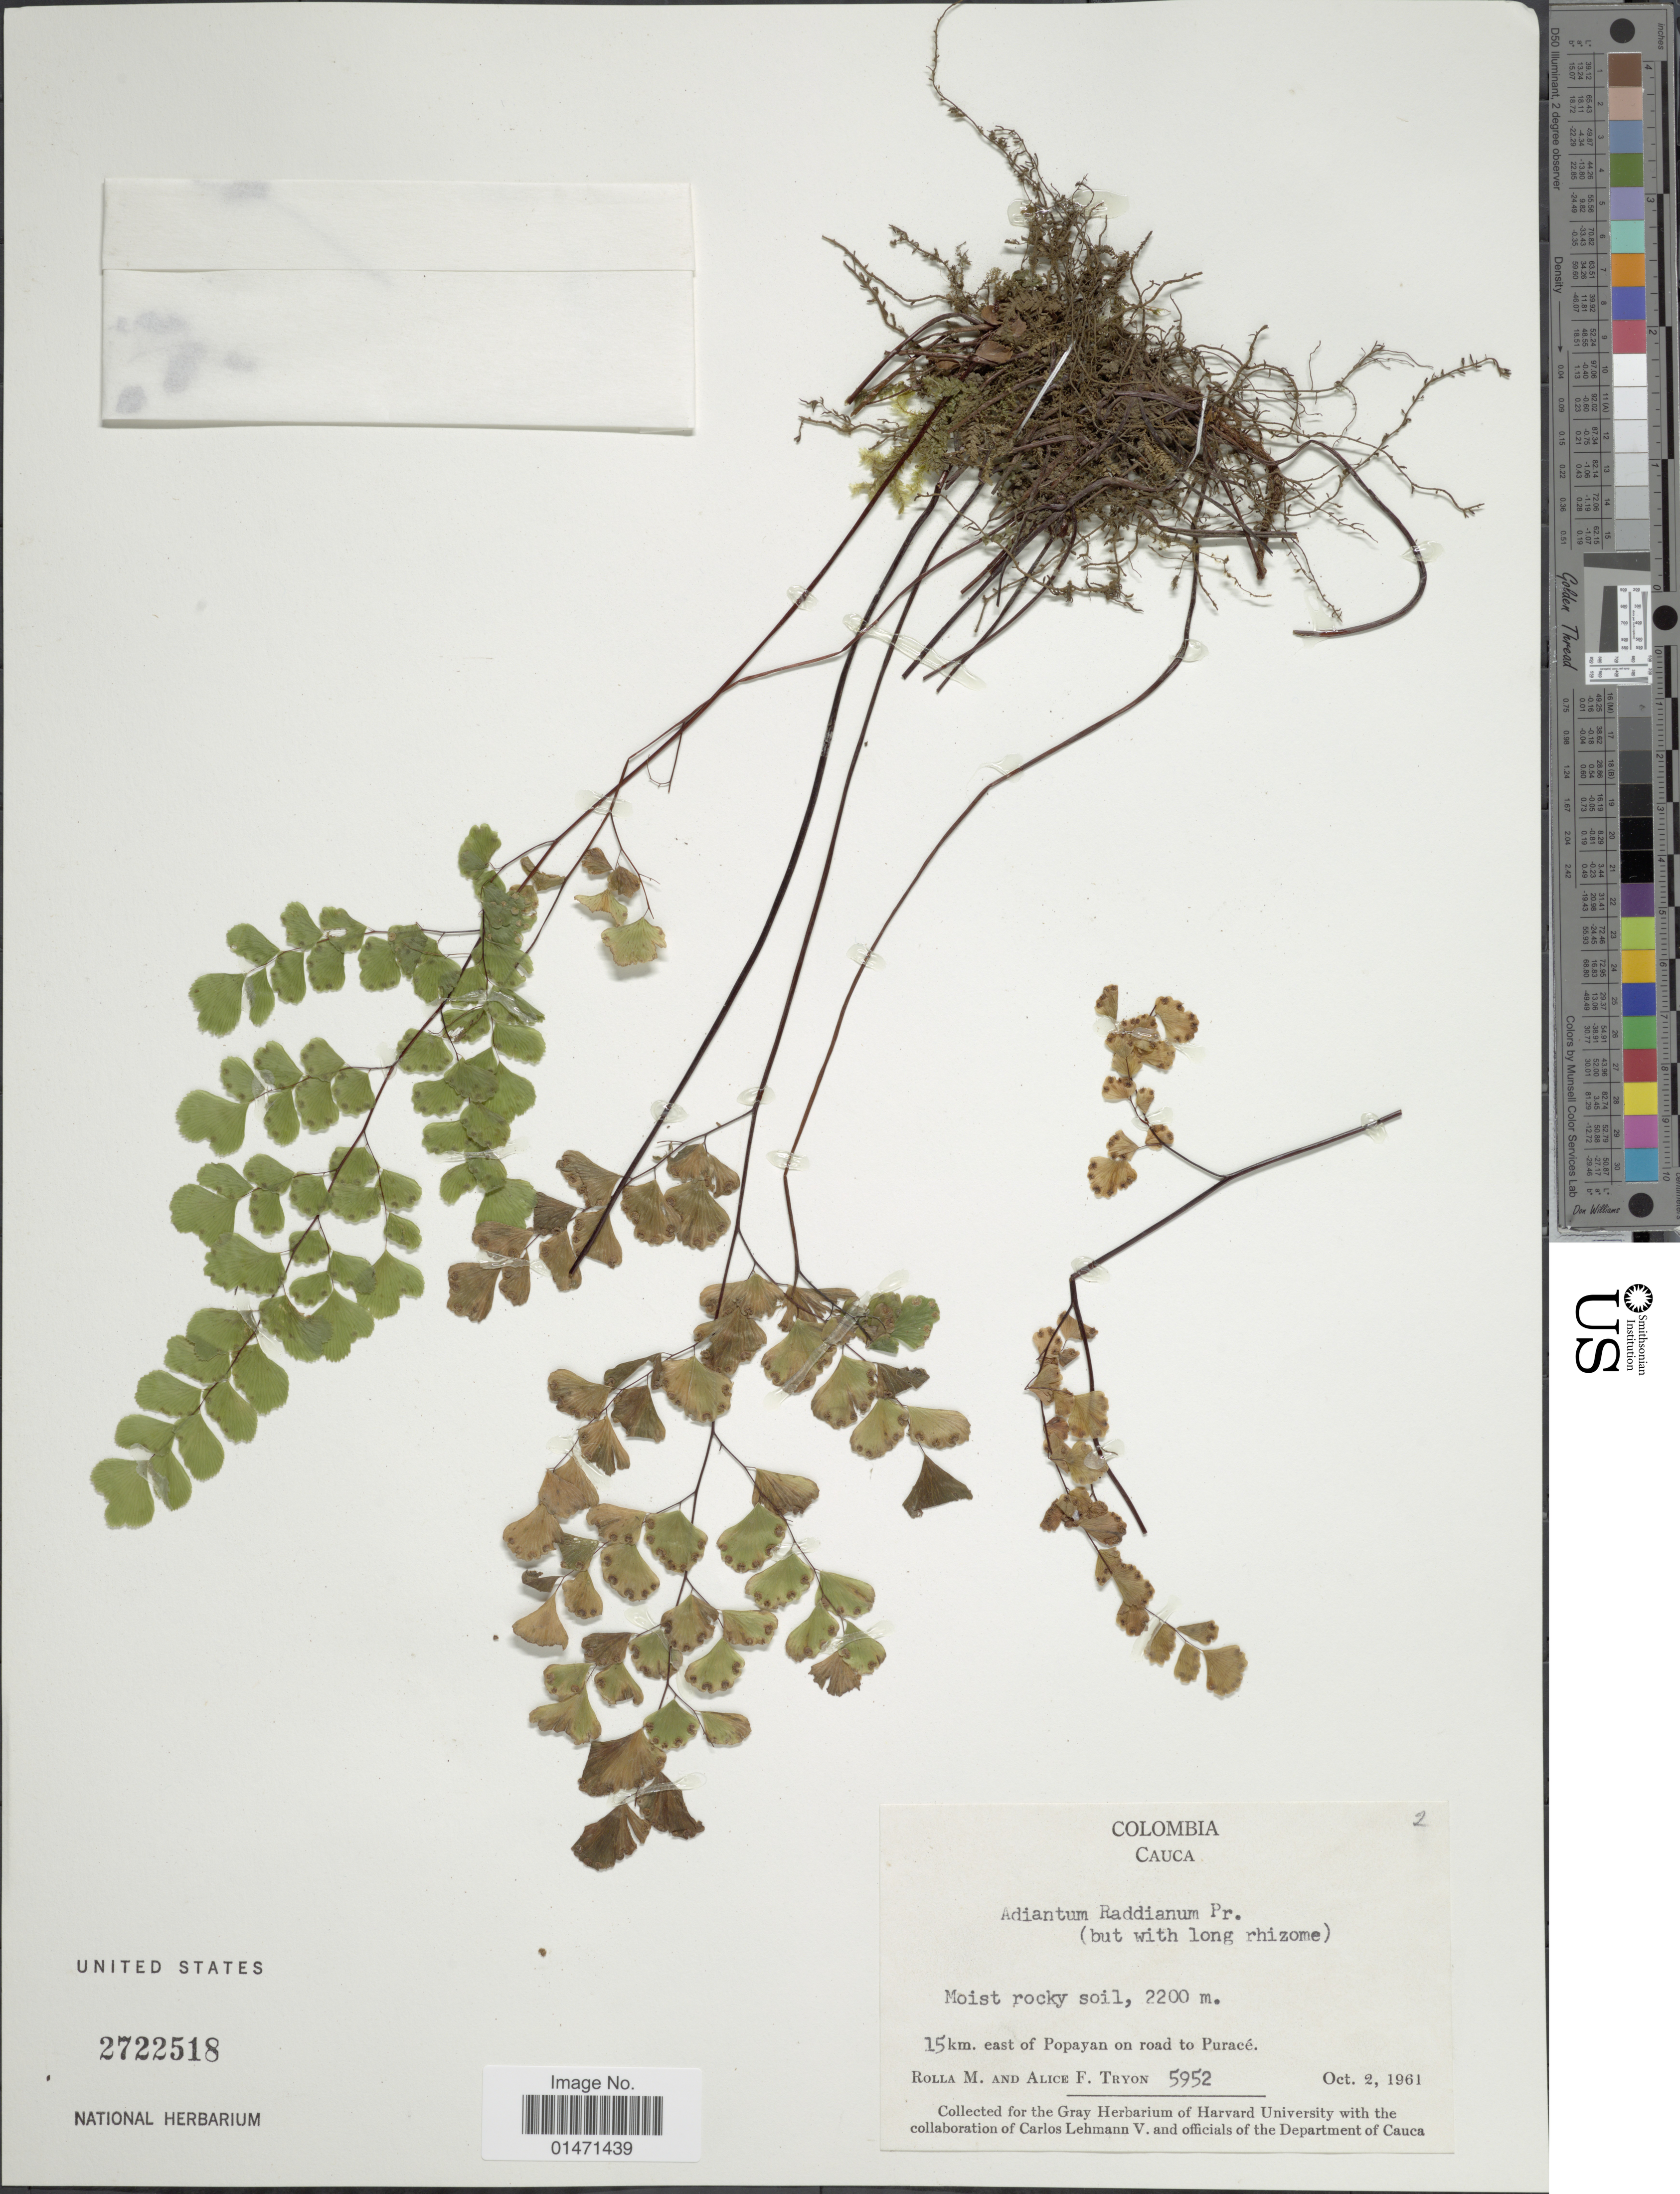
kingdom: Plantae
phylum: Tracheophyta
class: Polypodiopsida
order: Polypodiales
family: Pteridaceae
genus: Adiantum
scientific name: Adiantum raddianum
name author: C. Presl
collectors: R. M. Tryon & A. F. Tryon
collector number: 5952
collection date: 1961-10-02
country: Colombia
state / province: Cauca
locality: Cauca, 15km east of Popayan on road to Puracé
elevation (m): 2200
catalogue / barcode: US 2722518